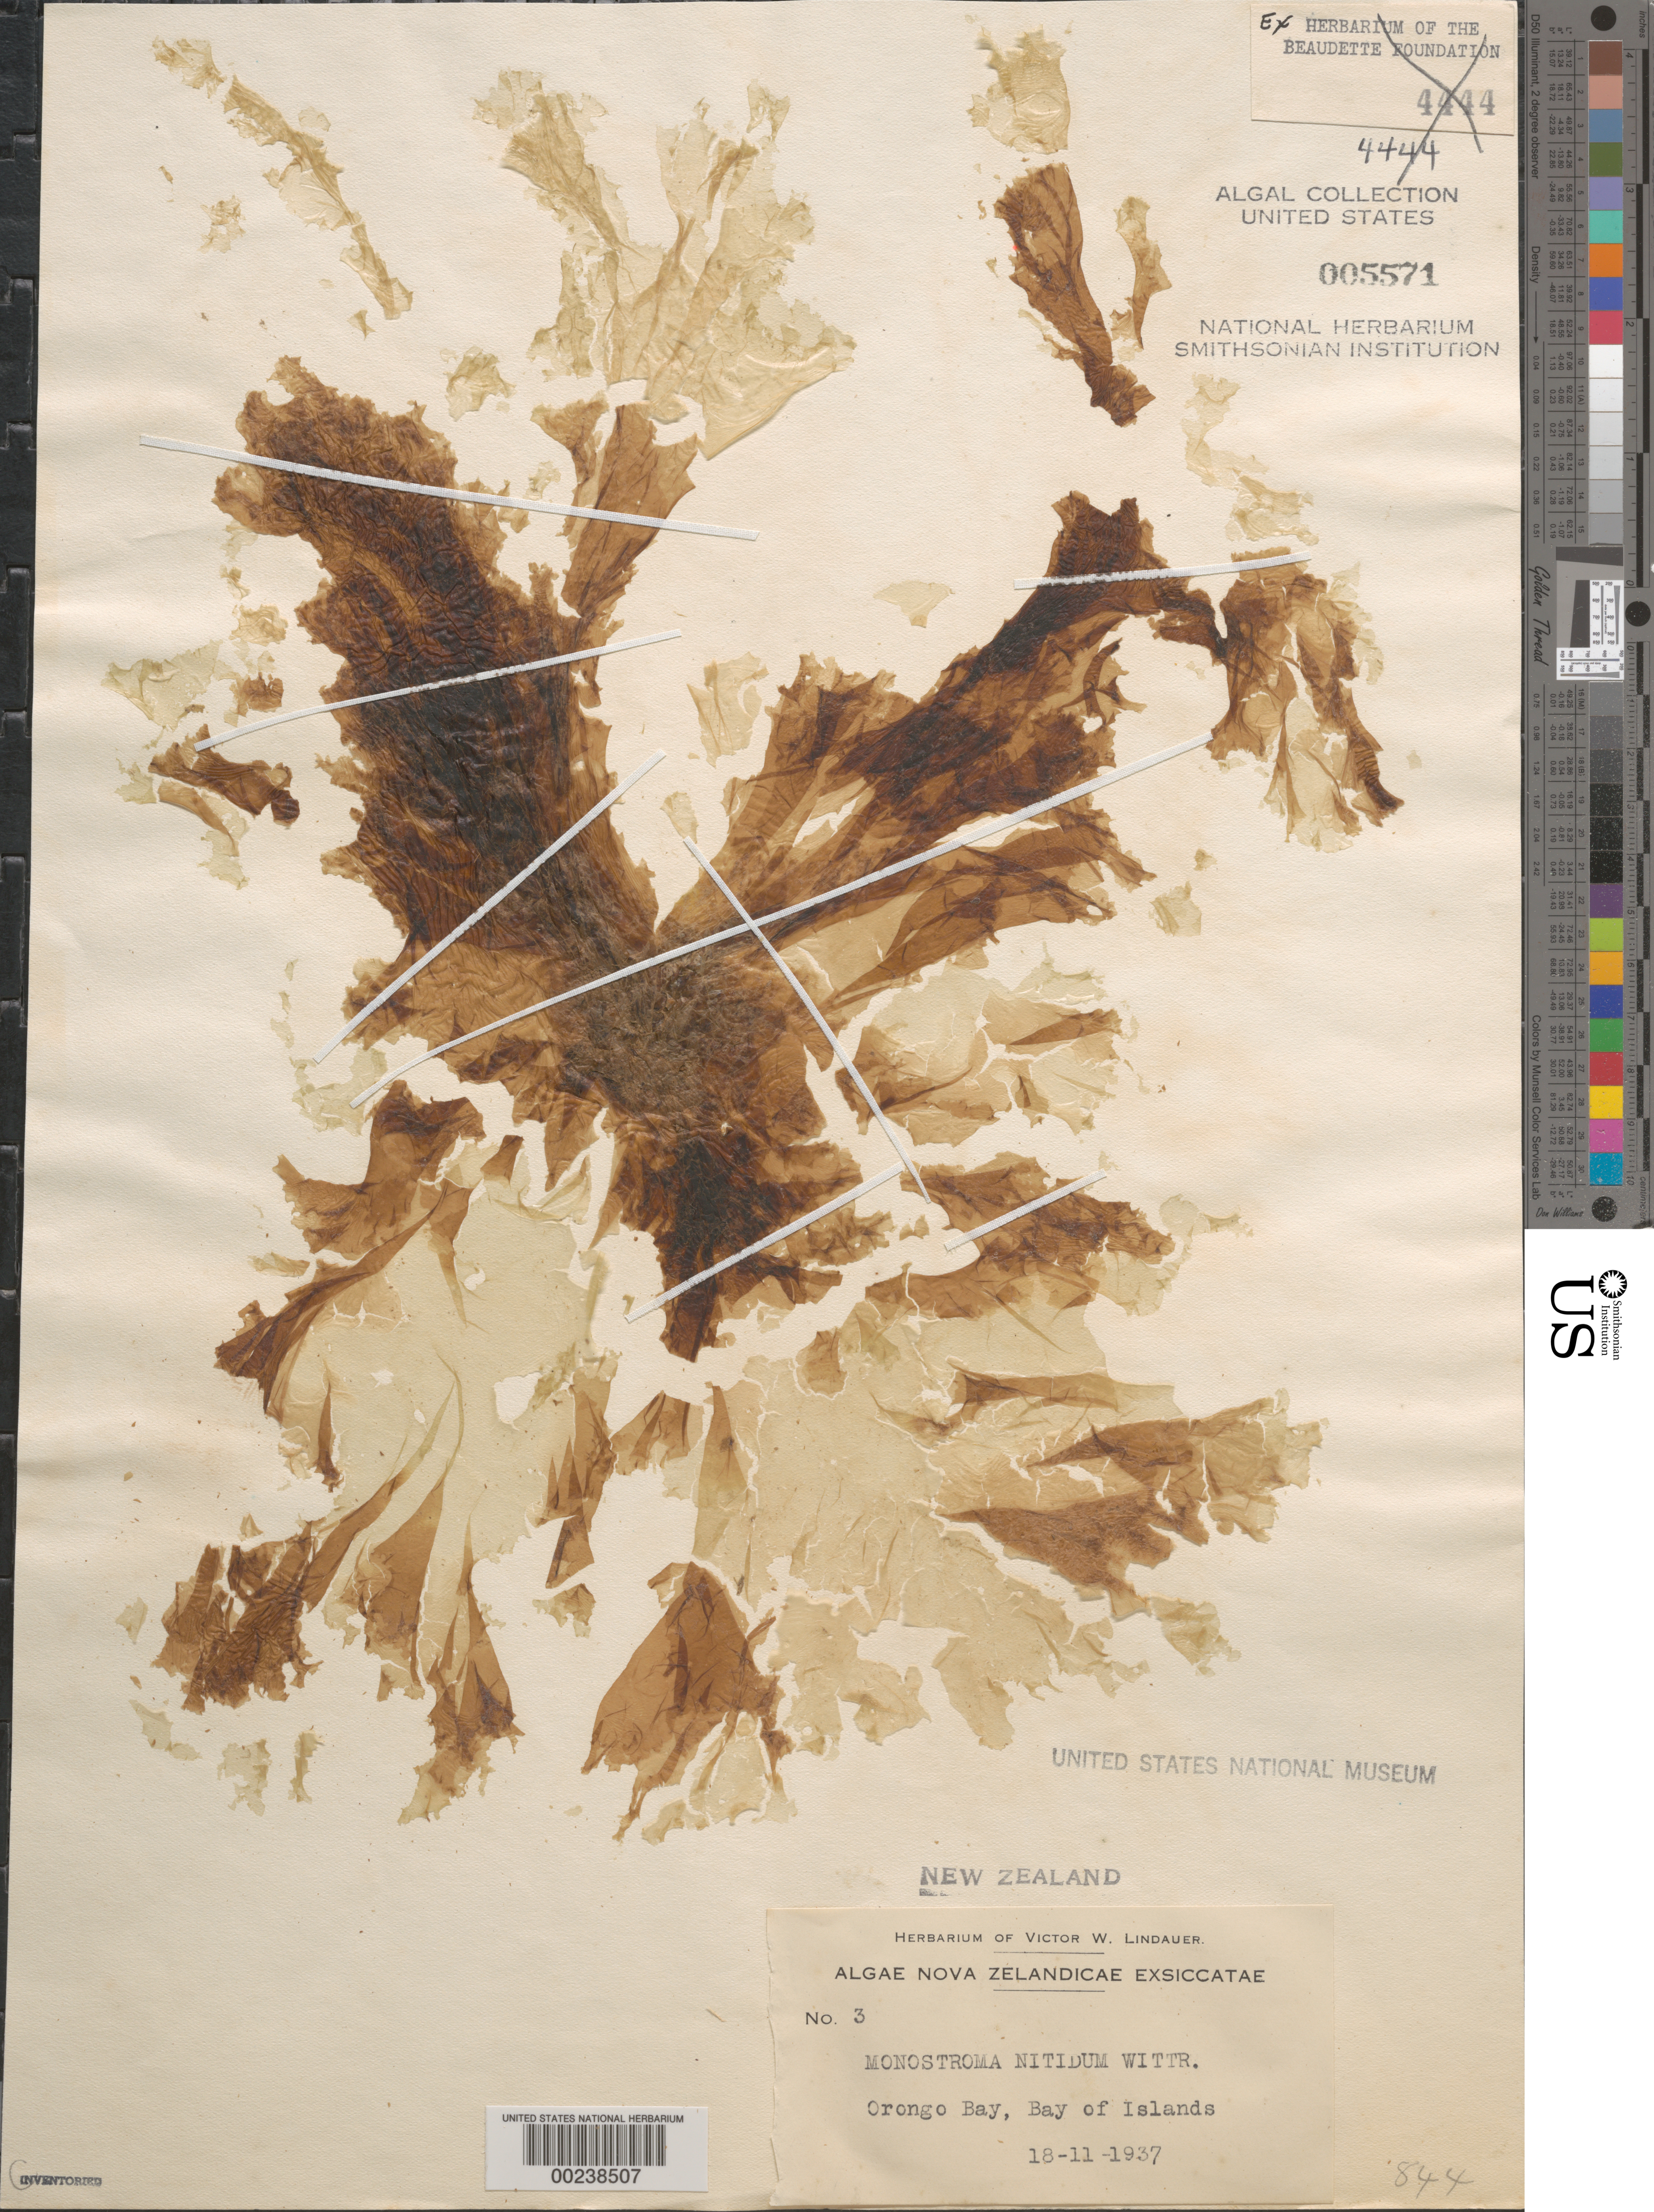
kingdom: Plantae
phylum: Chlorophyta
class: Ulvophyceae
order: Ulvales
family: Monostromataceae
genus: Monostroma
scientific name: Monostroma nitidum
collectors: V. Lindauer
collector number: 3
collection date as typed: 18 Nov 1937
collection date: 1937-11-18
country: New Zealand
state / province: Northland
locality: Orongo bay, bay of islands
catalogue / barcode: US 5571